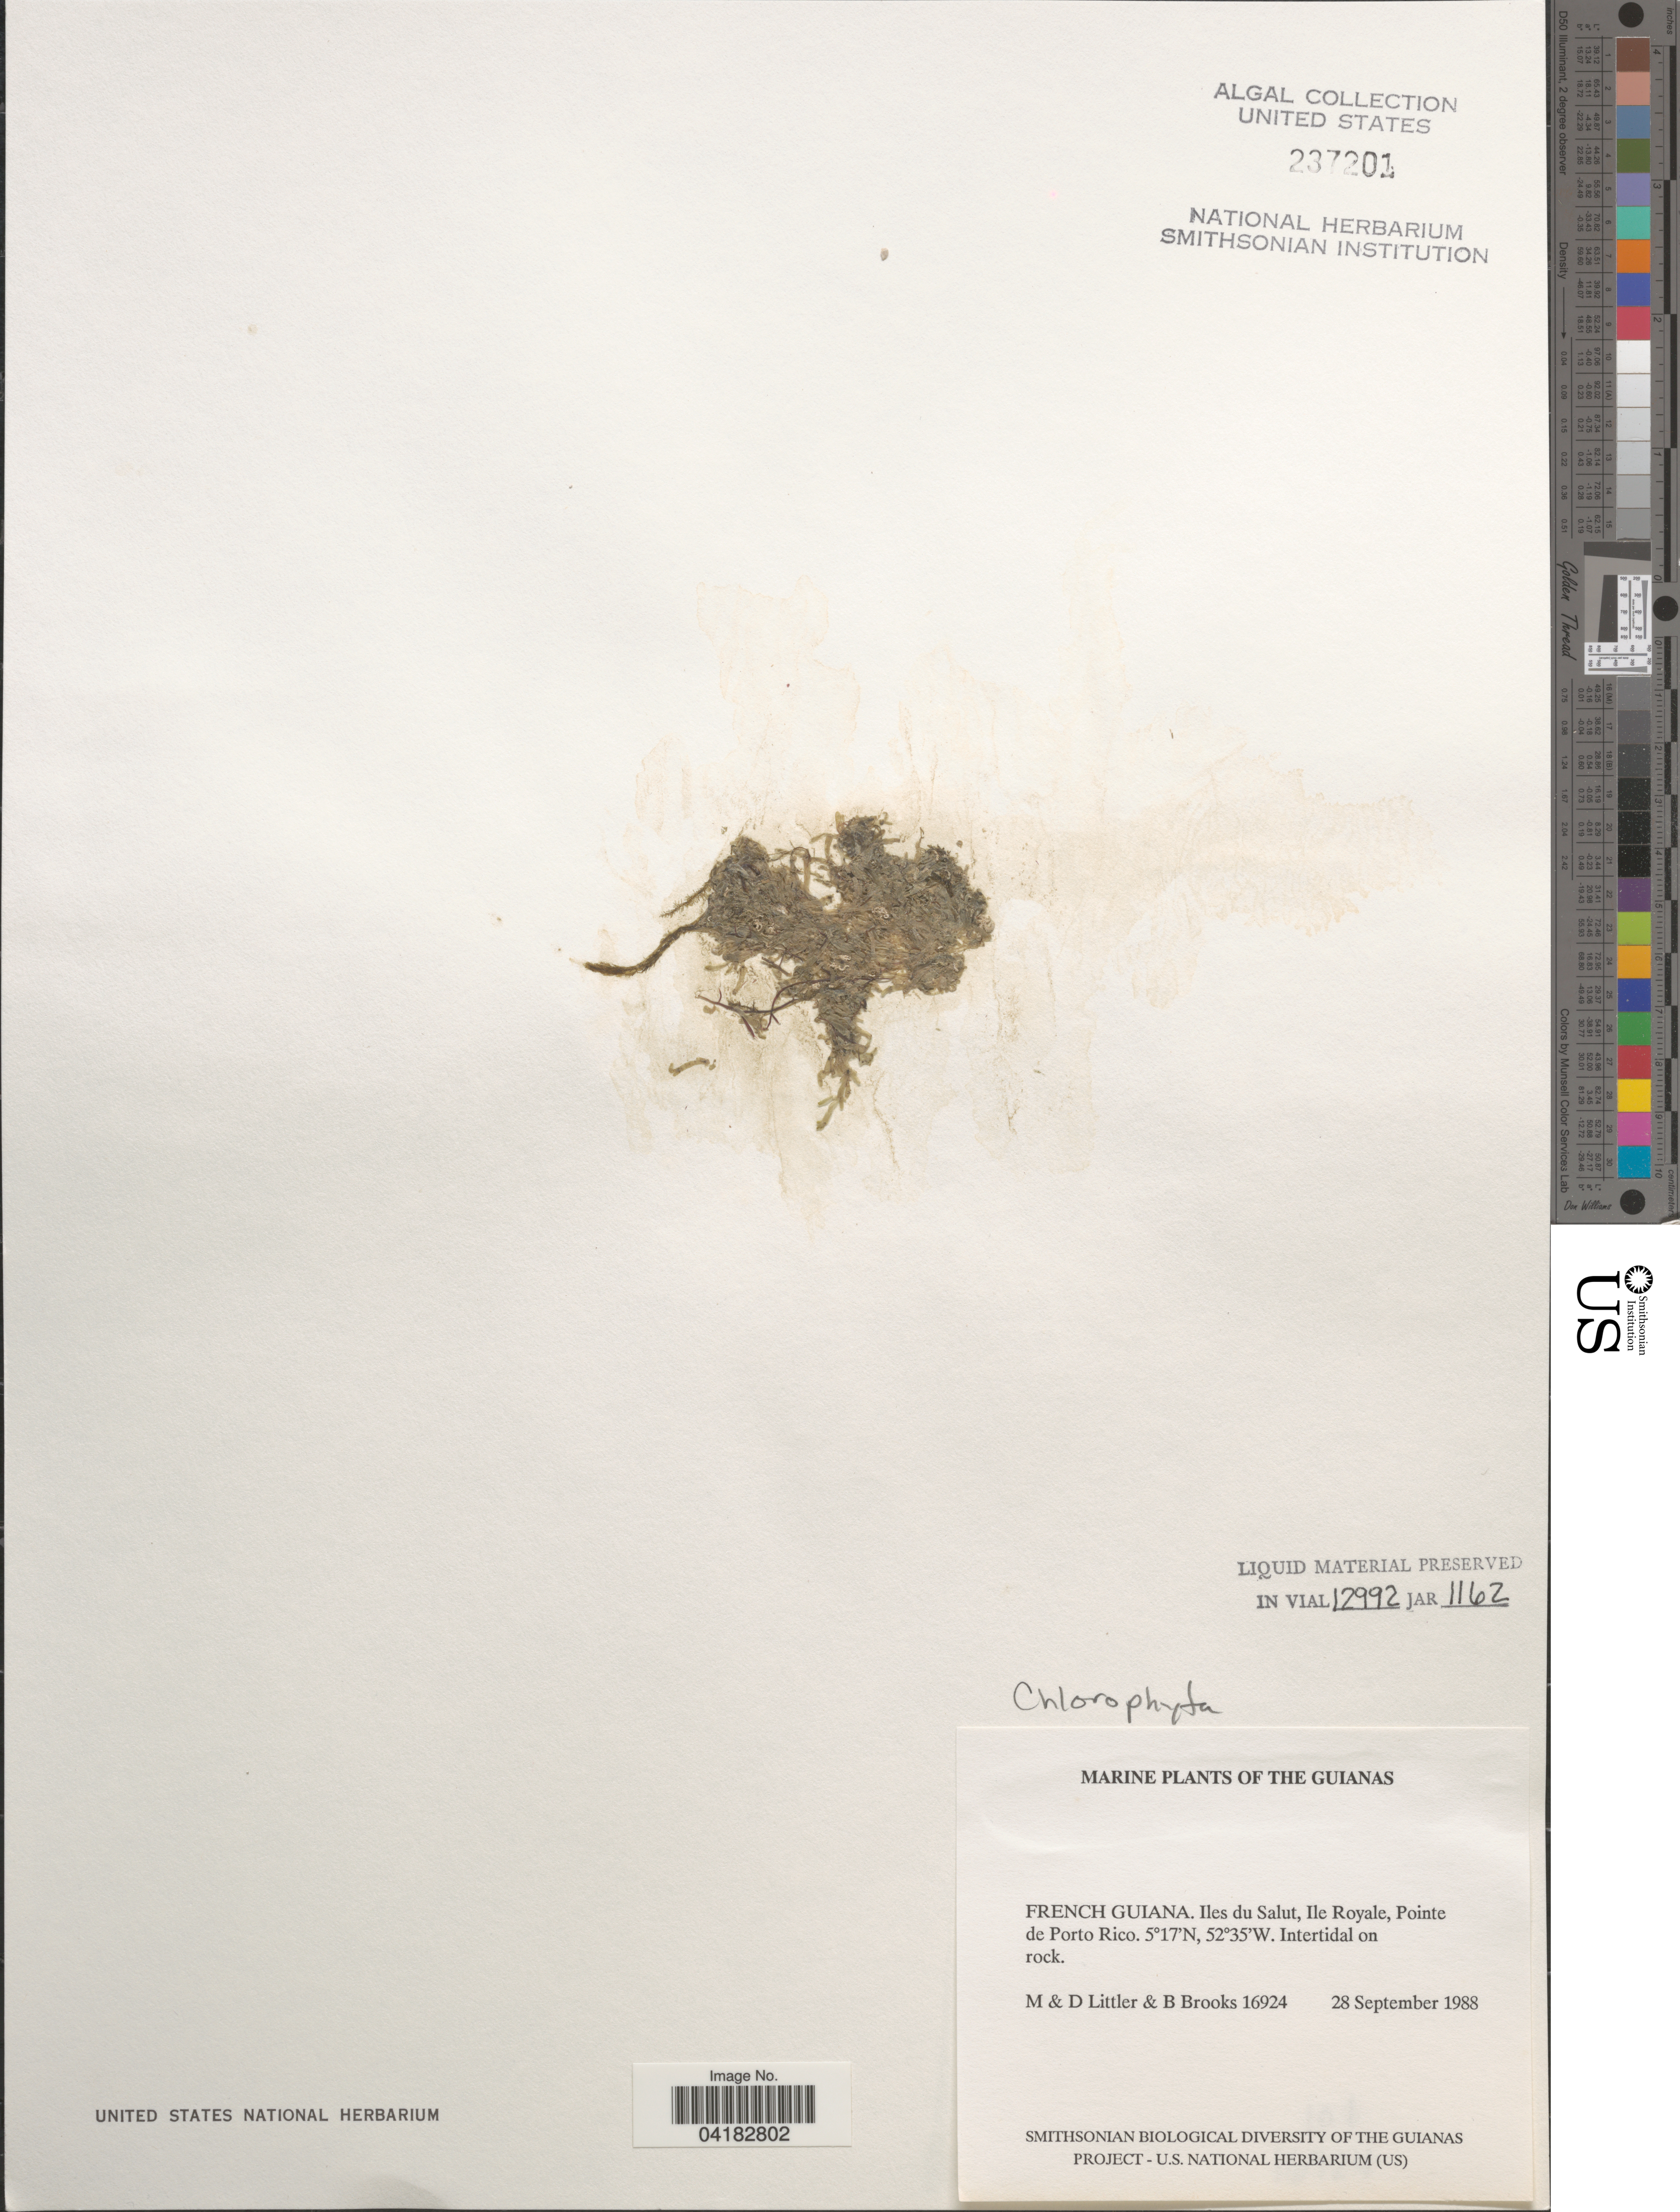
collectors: M. Littler, D. S. Littler & B. Brooks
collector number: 16924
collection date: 1988-09-28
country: French Guiana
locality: Guianas. Iles du Salut, Ile Royale, Pointe de Porto Rico.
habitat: Intertidal on rock.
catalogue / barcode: US 237201